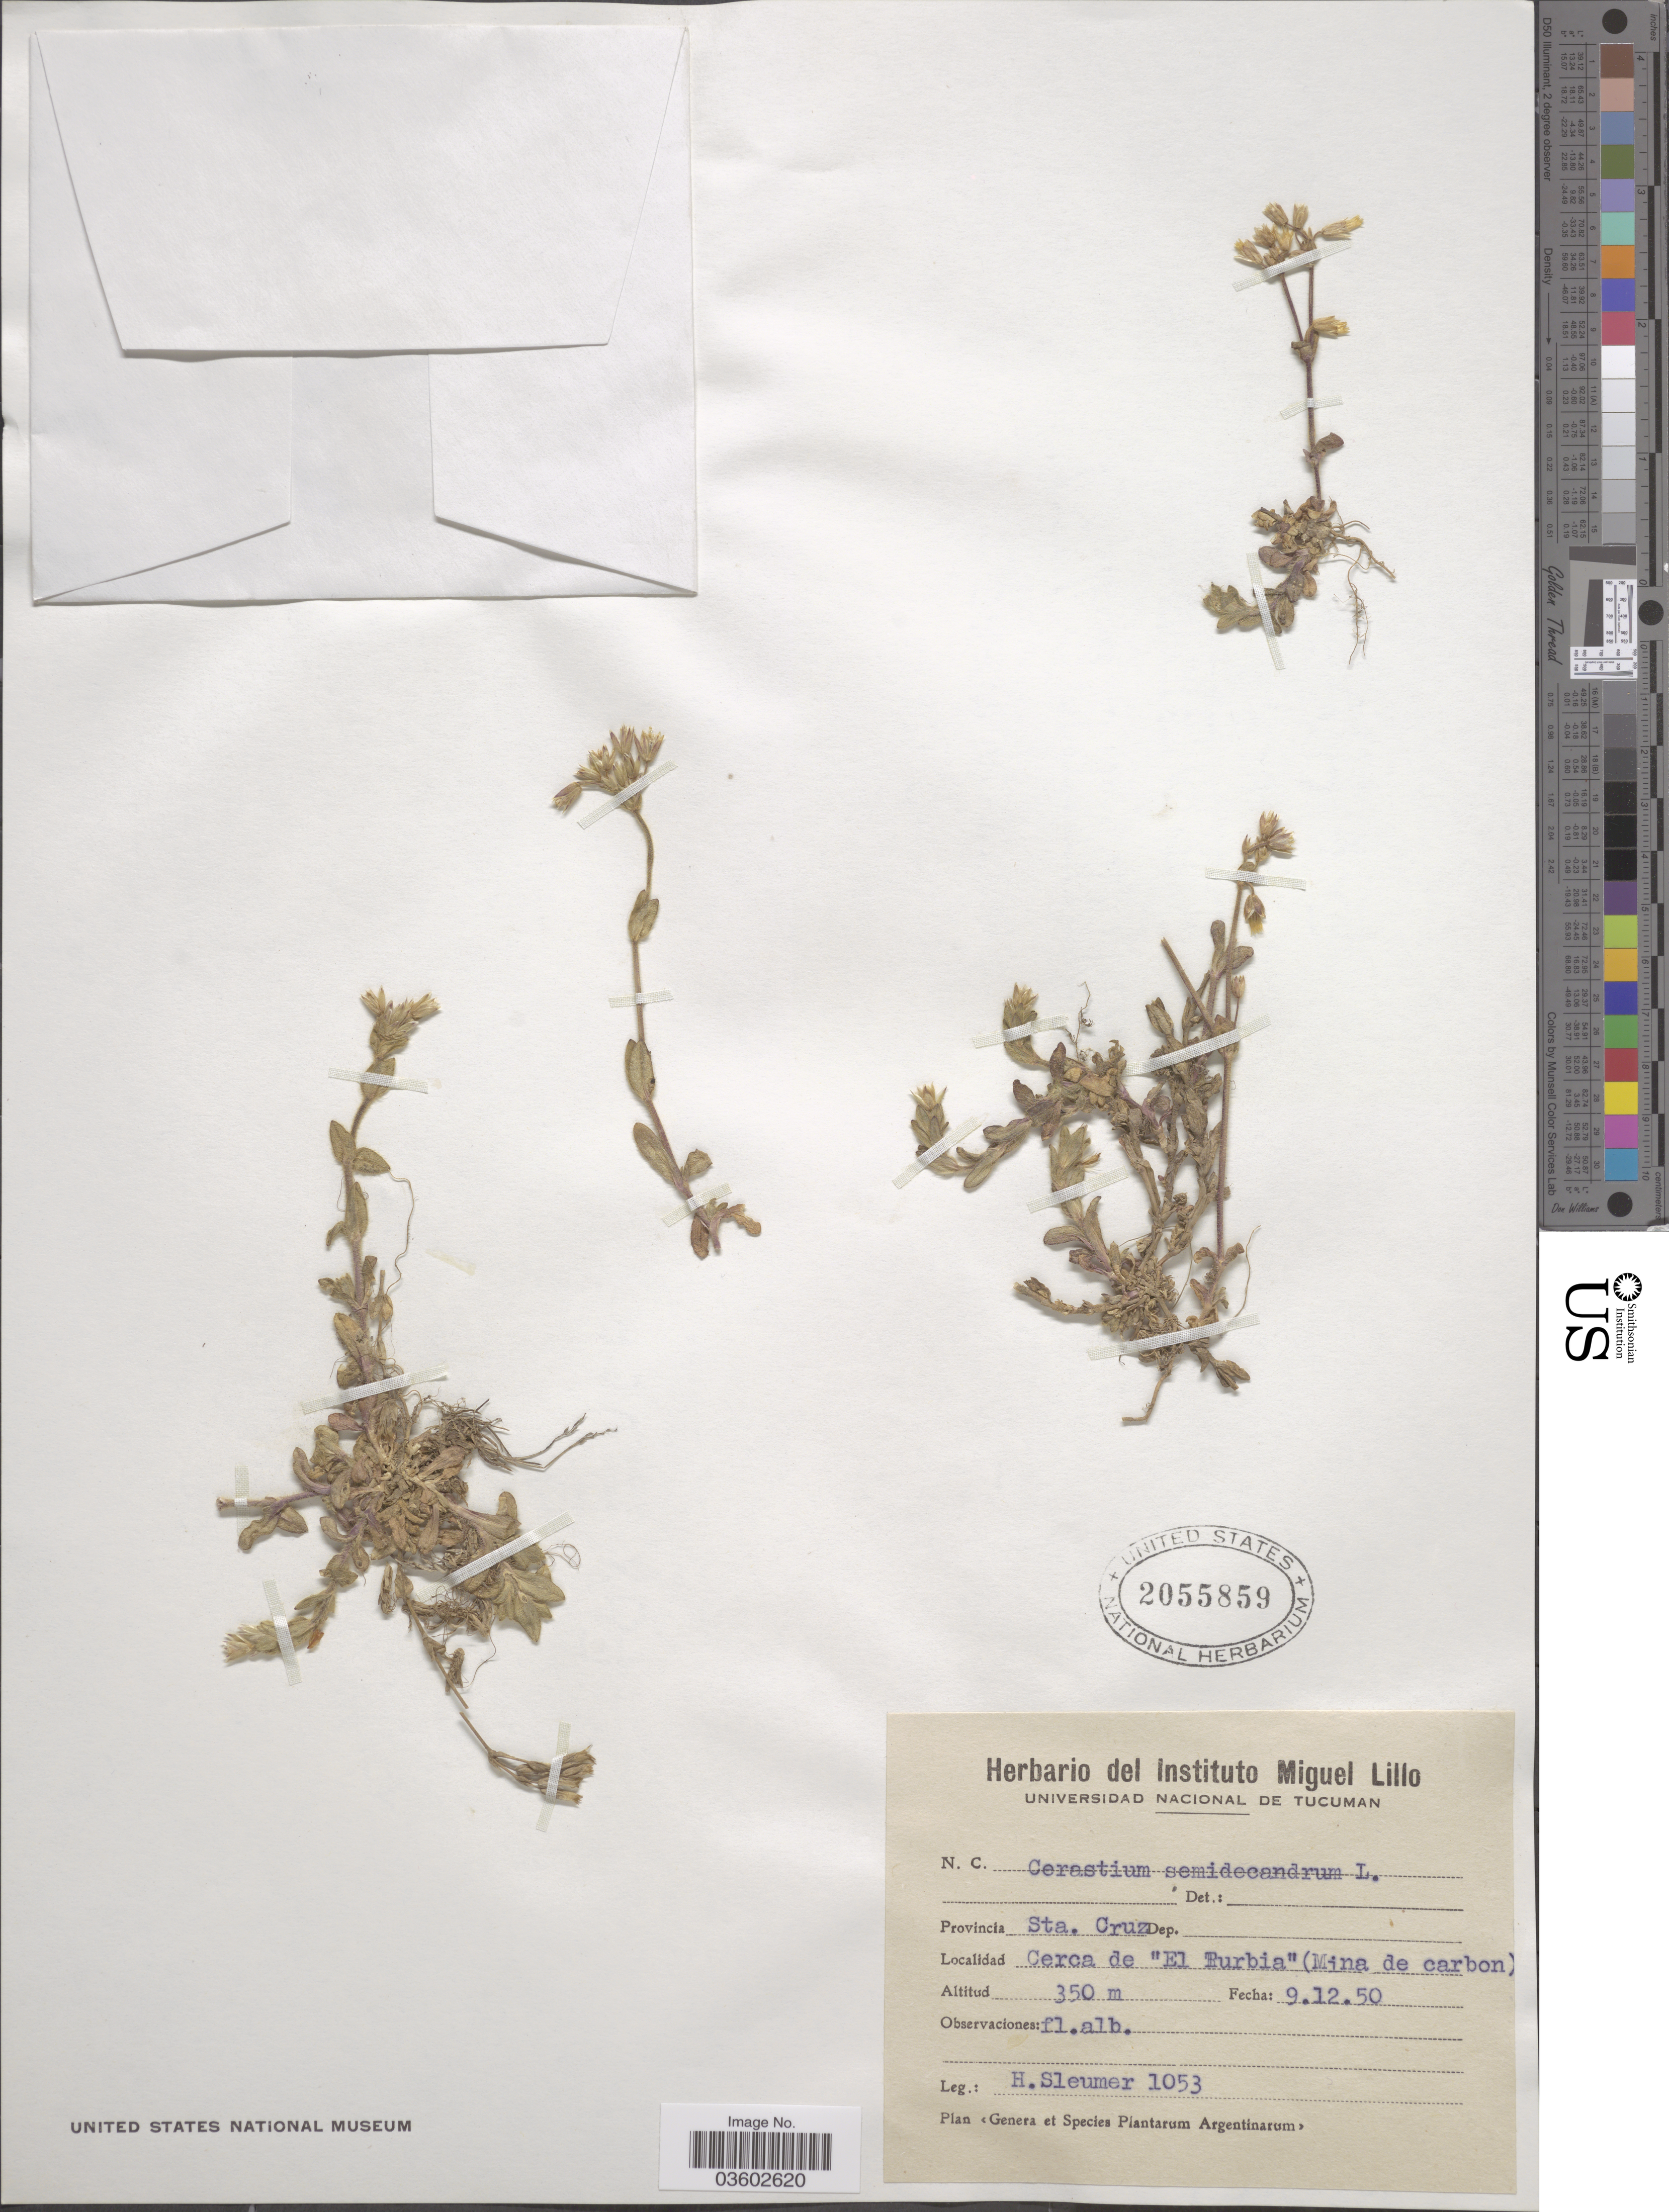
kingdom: Plantae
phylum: Tracheophyta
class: Magnoliopsida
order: Caryophyllales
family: Caryophyllaceae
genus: Cerastium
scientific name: Cerastium semidecandrum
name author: L.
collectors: H. O. Sleumer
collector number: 1053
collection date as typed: Transcribed d/m/y: 9/12/50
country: Argentina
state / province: Santa Cruz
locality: Cerca de "El Turbia" (Mina de carbon).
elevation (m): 350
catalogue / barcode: US 2055859